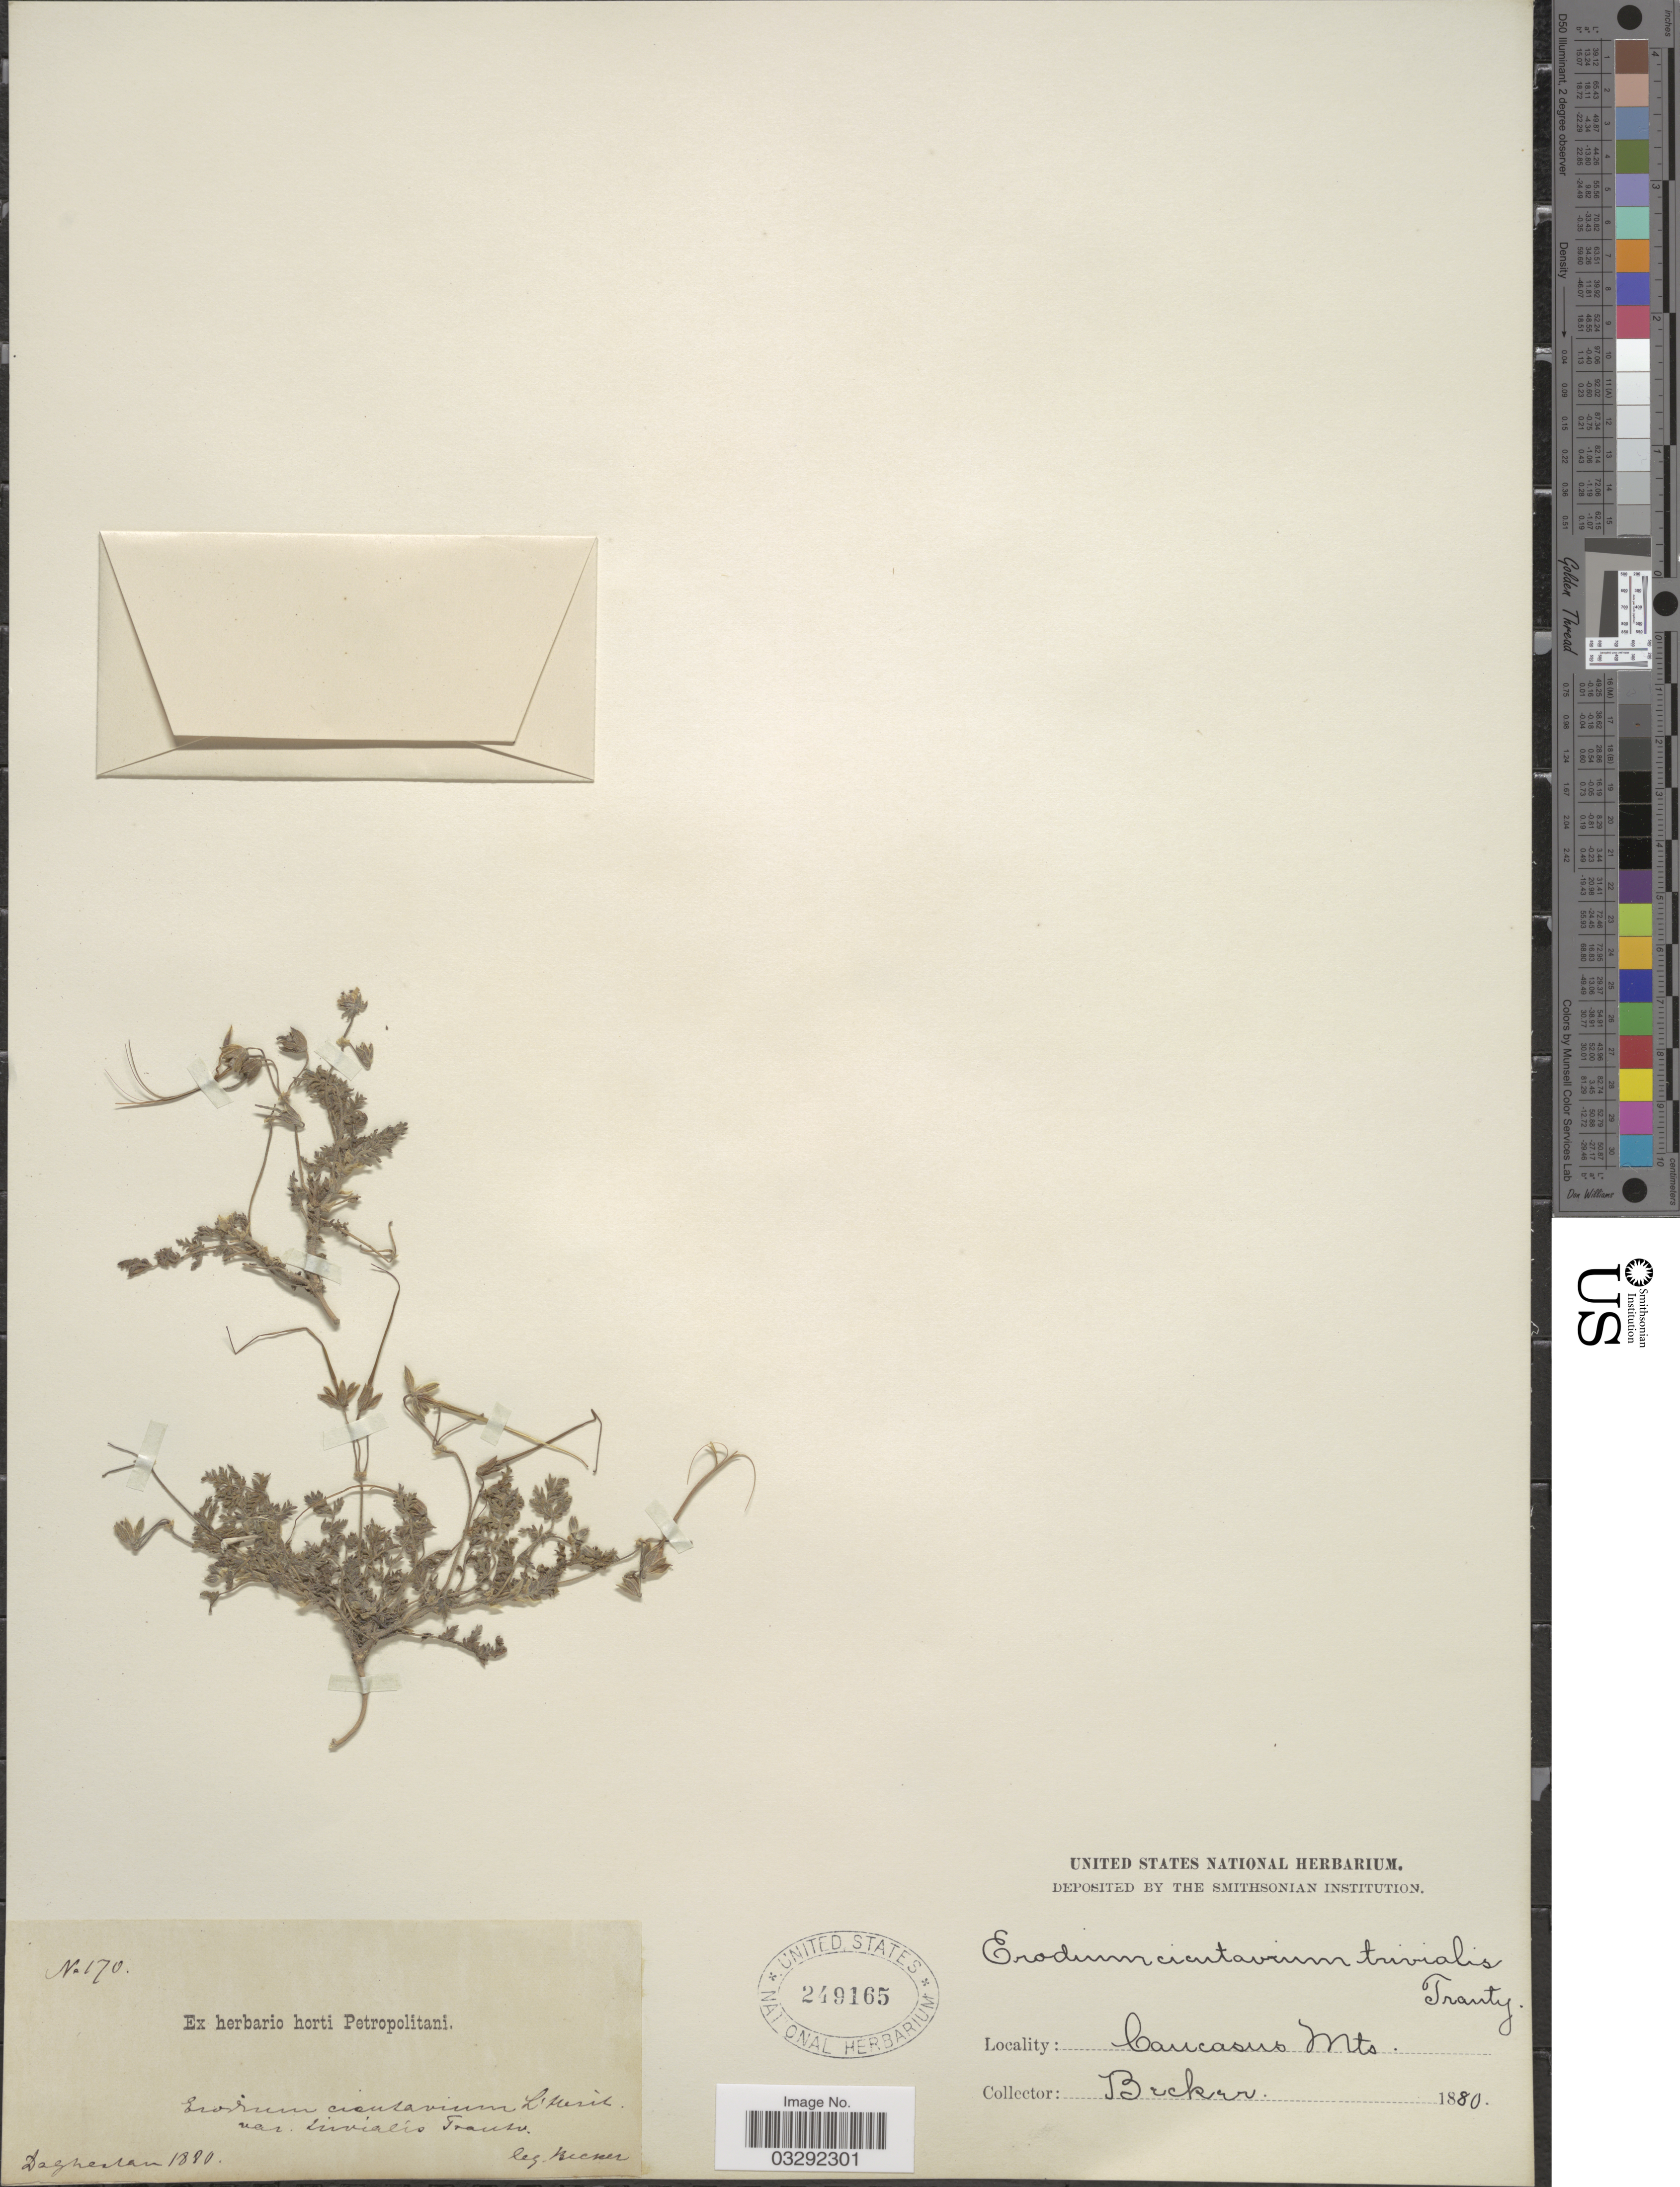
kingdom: Plantae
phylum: Tracheophyta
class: Magnoliopsida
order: Geraniales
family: Geraniaceae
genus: Erodium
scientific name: Erodium cicutarium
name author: (L.) L'Hér.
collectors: -. Becker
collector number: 170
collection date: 1880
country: Russian Federation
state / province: Dagestan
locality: Daghestan. Caucacus Mts.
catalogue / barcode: US 249165